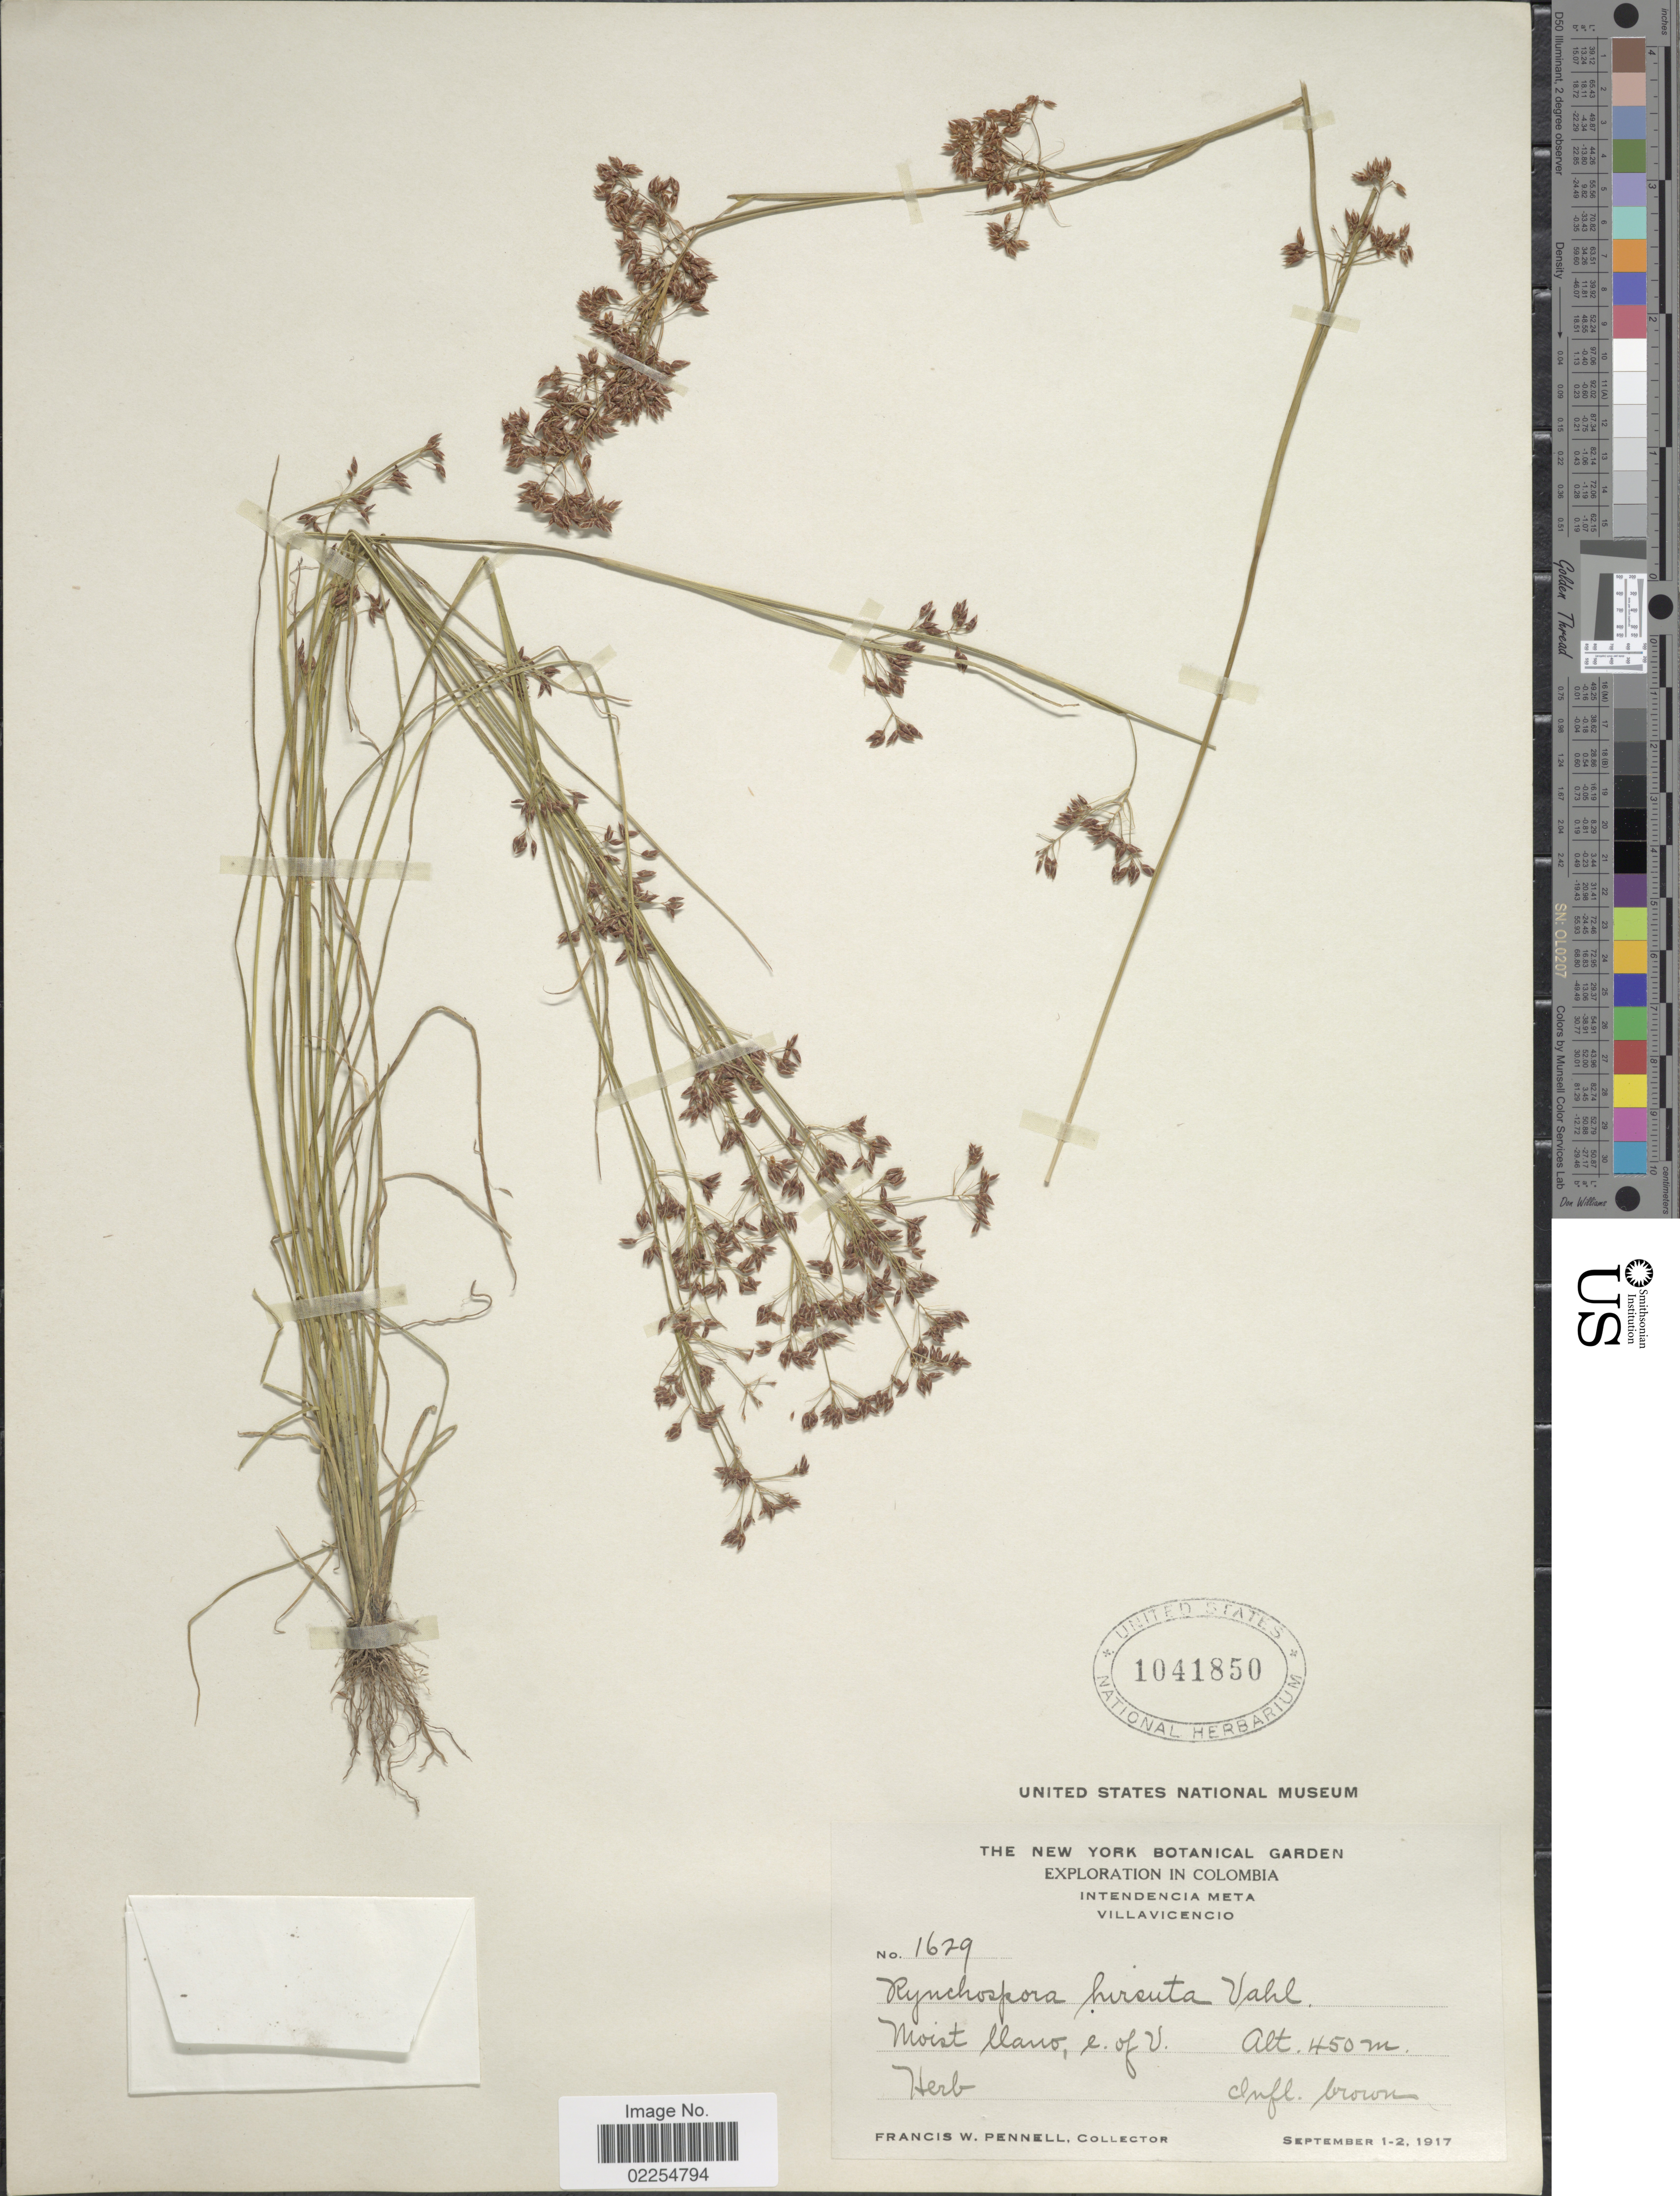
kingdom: Plantae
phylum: Tracheophyta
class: Liliopsida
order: Poales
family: Cyperaceae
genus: Rhynchospora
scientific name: Rhynchospora hirsuta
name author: (Vahl) Vahl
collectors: F. W. Pennell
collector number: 1629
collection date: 1917-09-01/1917-09-02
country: Colombia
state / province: Meta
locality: Villavicencio, E of V.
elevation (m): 450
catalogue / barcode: US 1041850